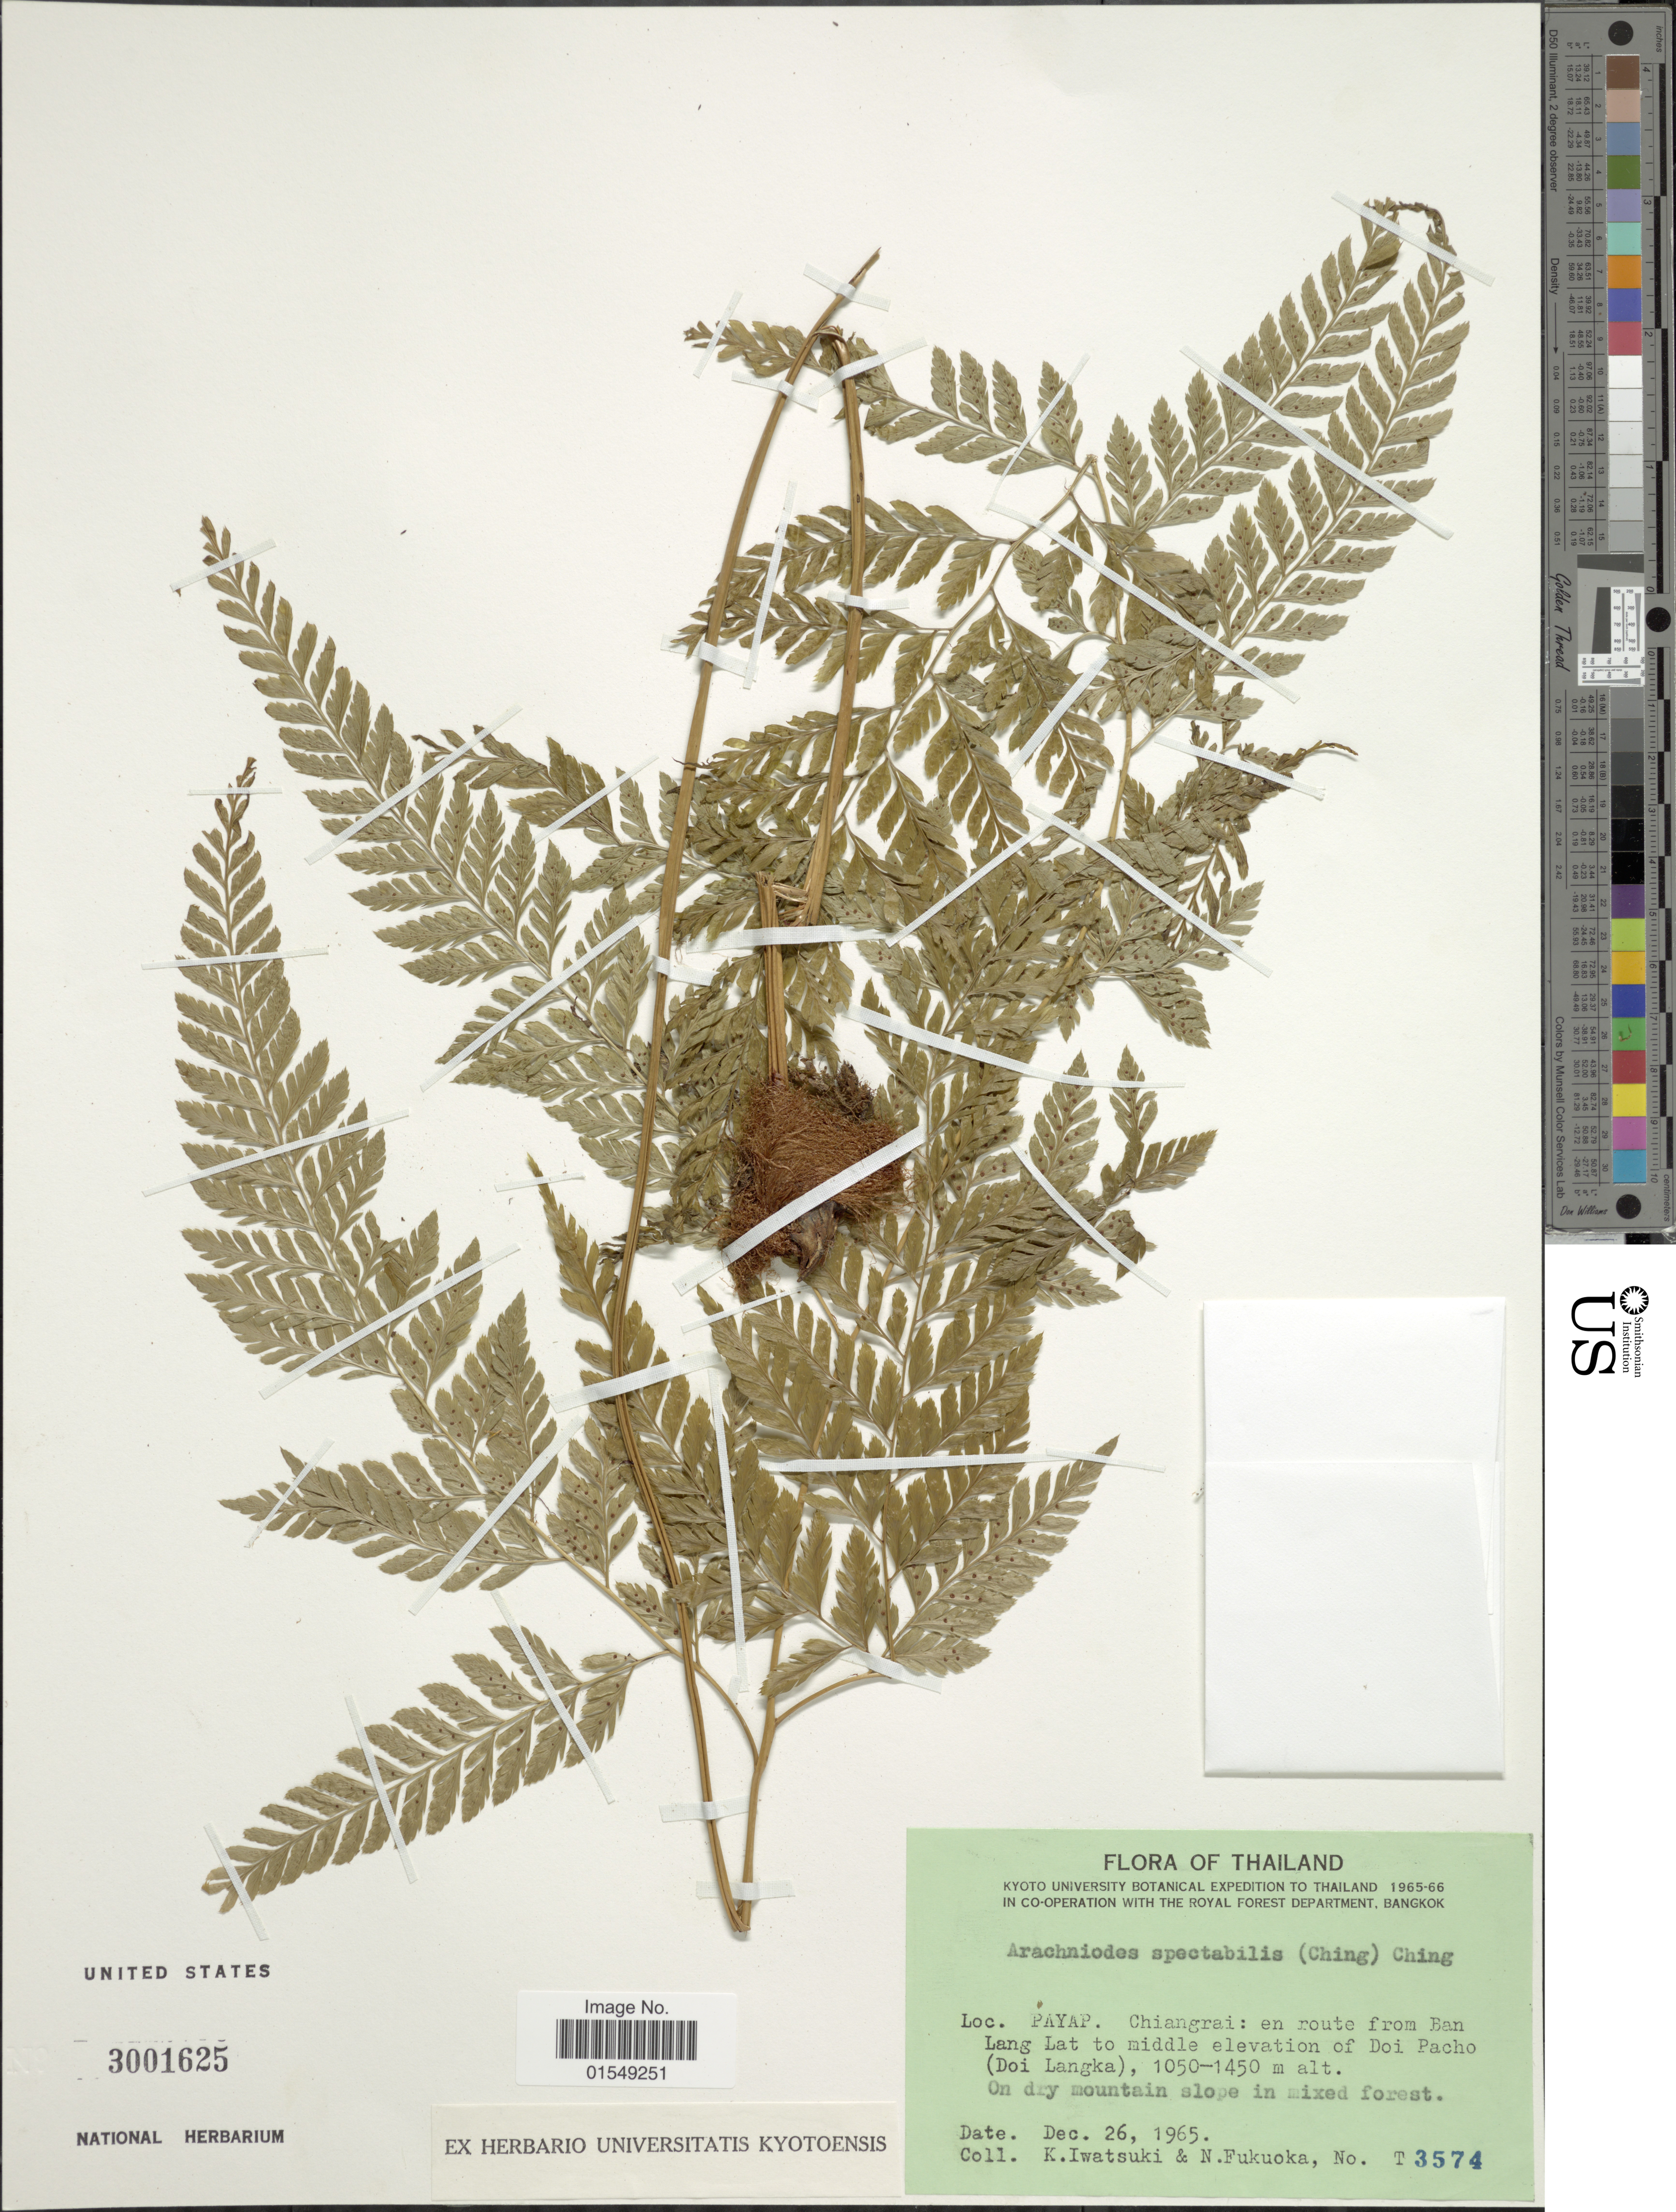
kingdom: Plantae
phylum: Tracheophyta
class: Polypodiopsida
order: Polypodiales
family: Dryopteridaceae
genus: Arachniodes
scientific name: Arachniodes spectabilis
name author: (Ching) Ching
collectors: K. Iwatsuki & N. Fukuoka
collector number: T3574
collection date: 1965-12-26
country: Thailand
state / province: Chiang Rai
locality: Payap. Chiangrai: en route from Ban Lang Lat to middle elevation of Doi Pacho (Doi Langka)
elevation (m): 1050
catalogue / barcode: US 3001625